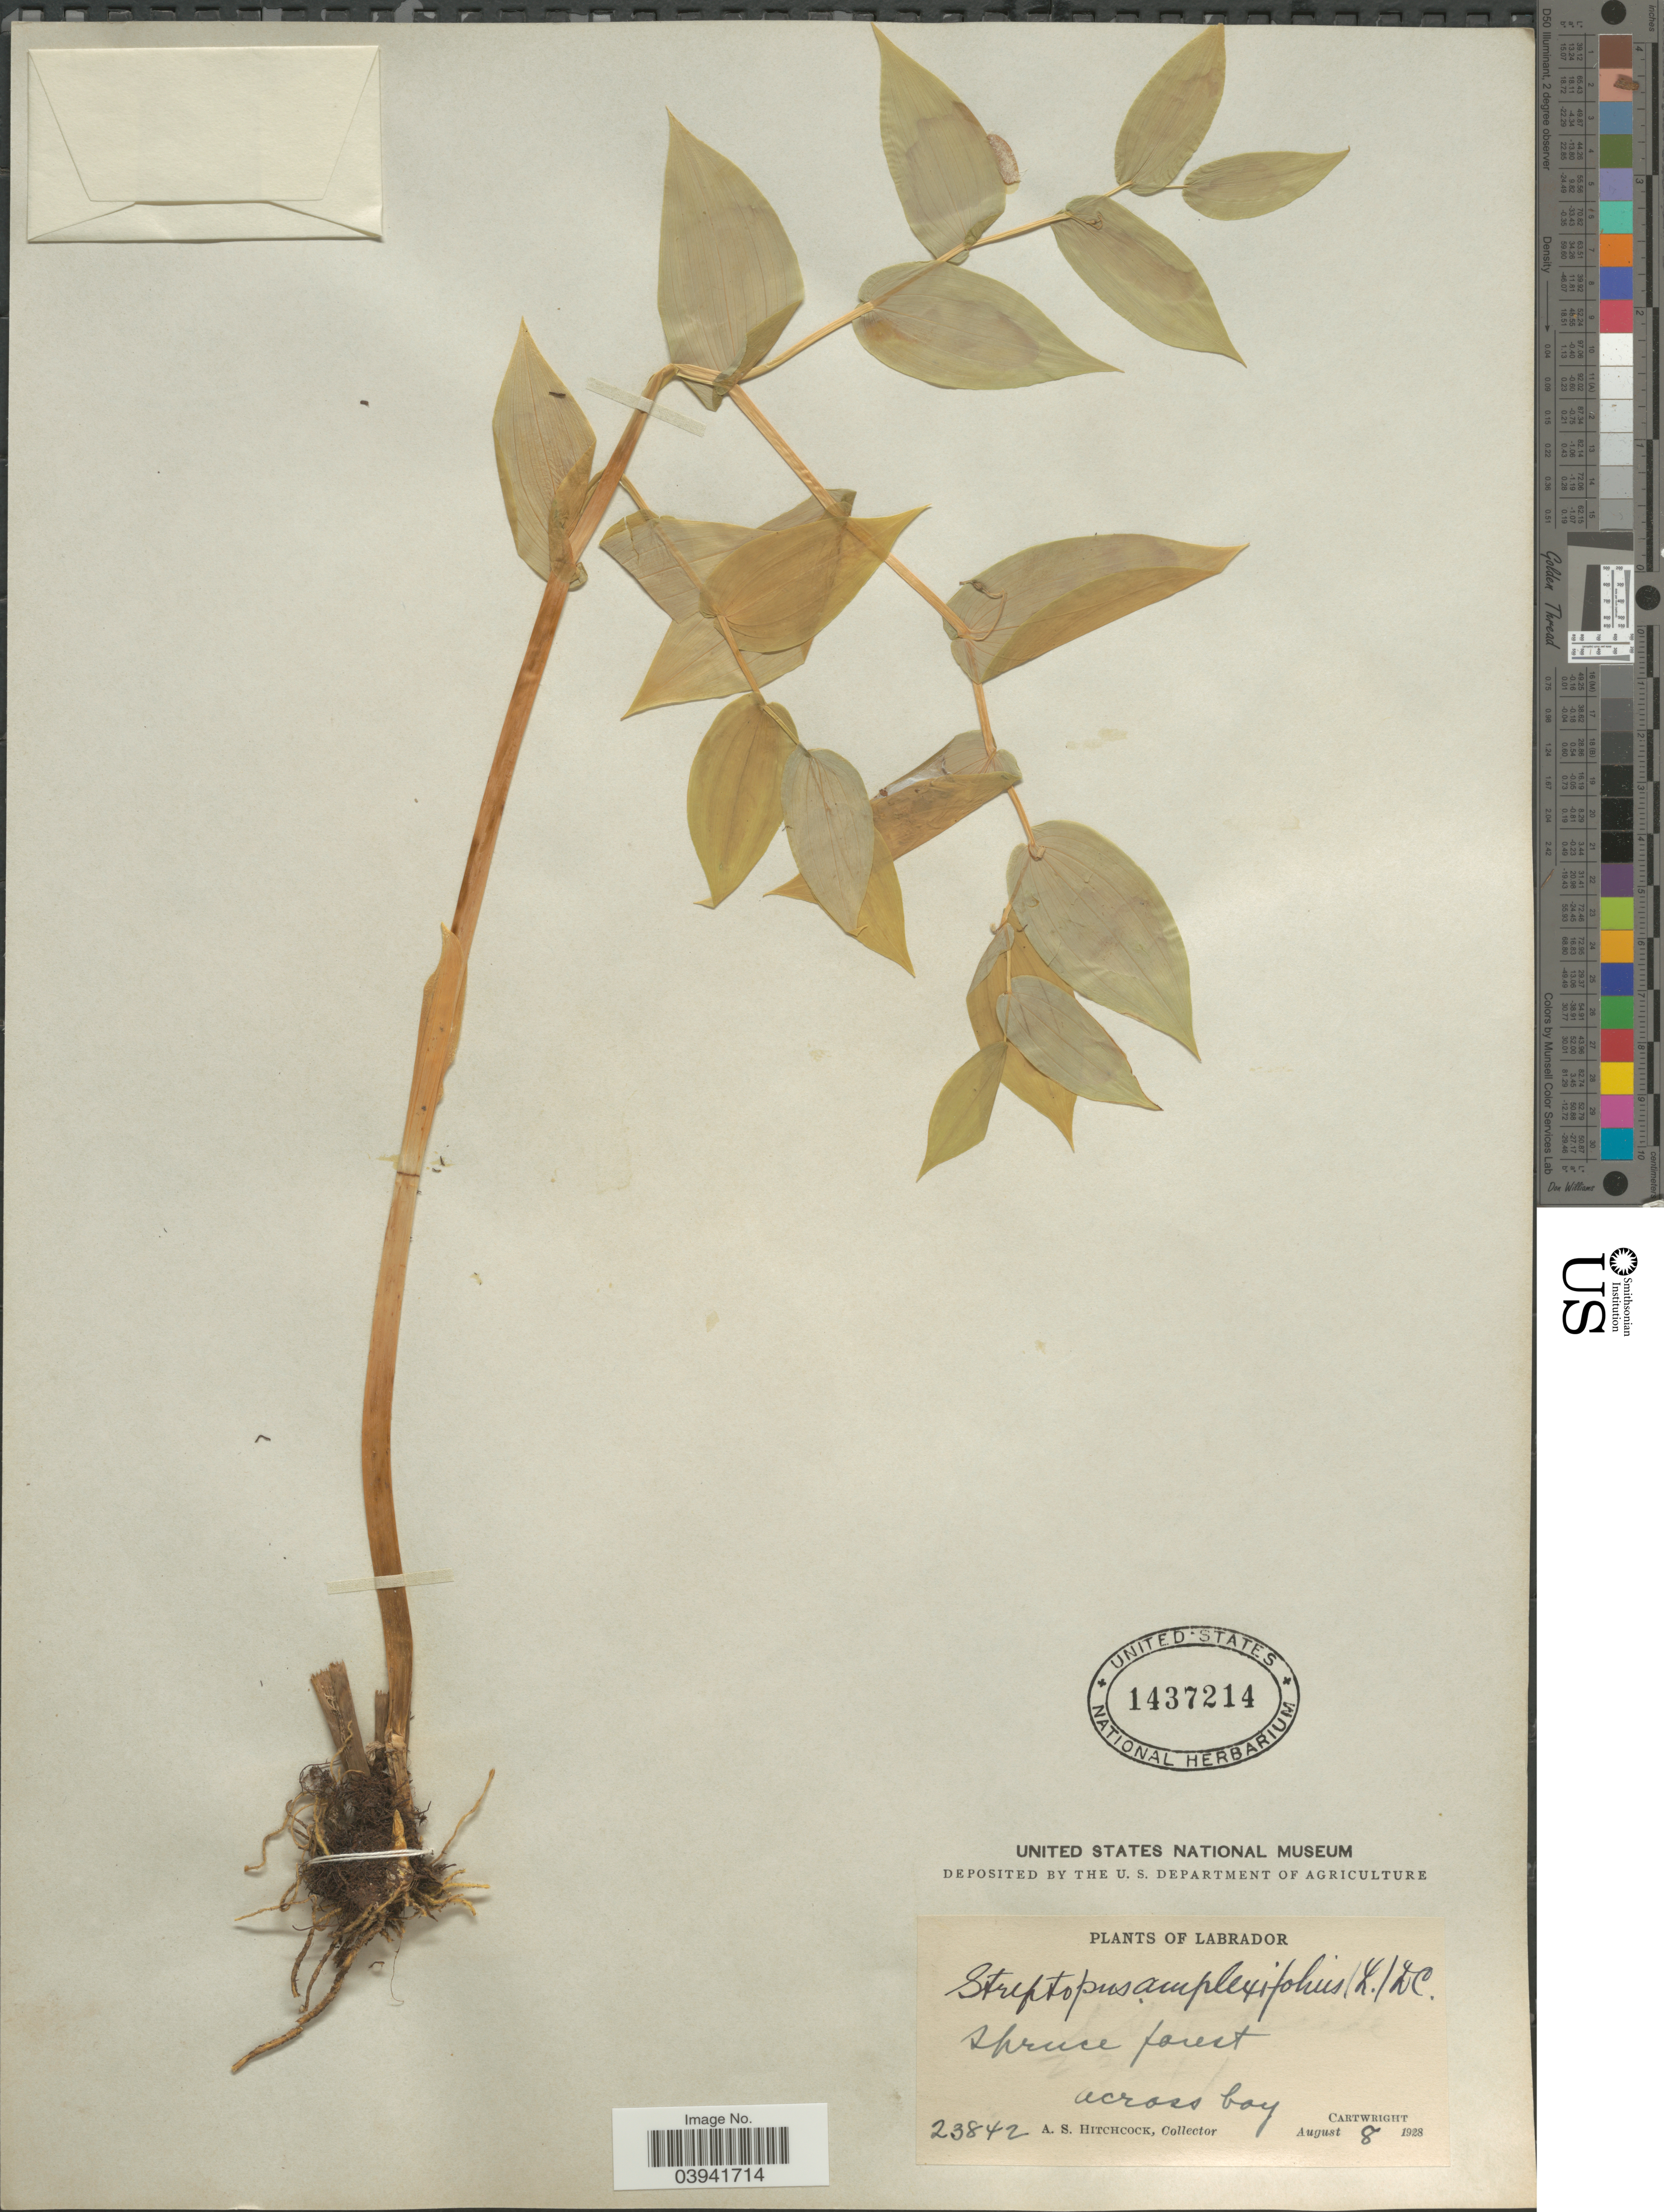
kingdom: Plantae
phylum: Tracheophyta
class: Liliopsida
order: Liliales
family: Liliaceae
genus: Streptopus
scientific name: Streptopus amplexifolius var. americanus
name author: Schult. & Schult. f.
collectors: A. S. Hitchcock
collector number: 23842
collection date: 1928-08-08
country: Canada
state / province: Newfoundland and Labrador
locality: Labrador. Across bay, Cartwright.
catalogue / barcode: US 1437214